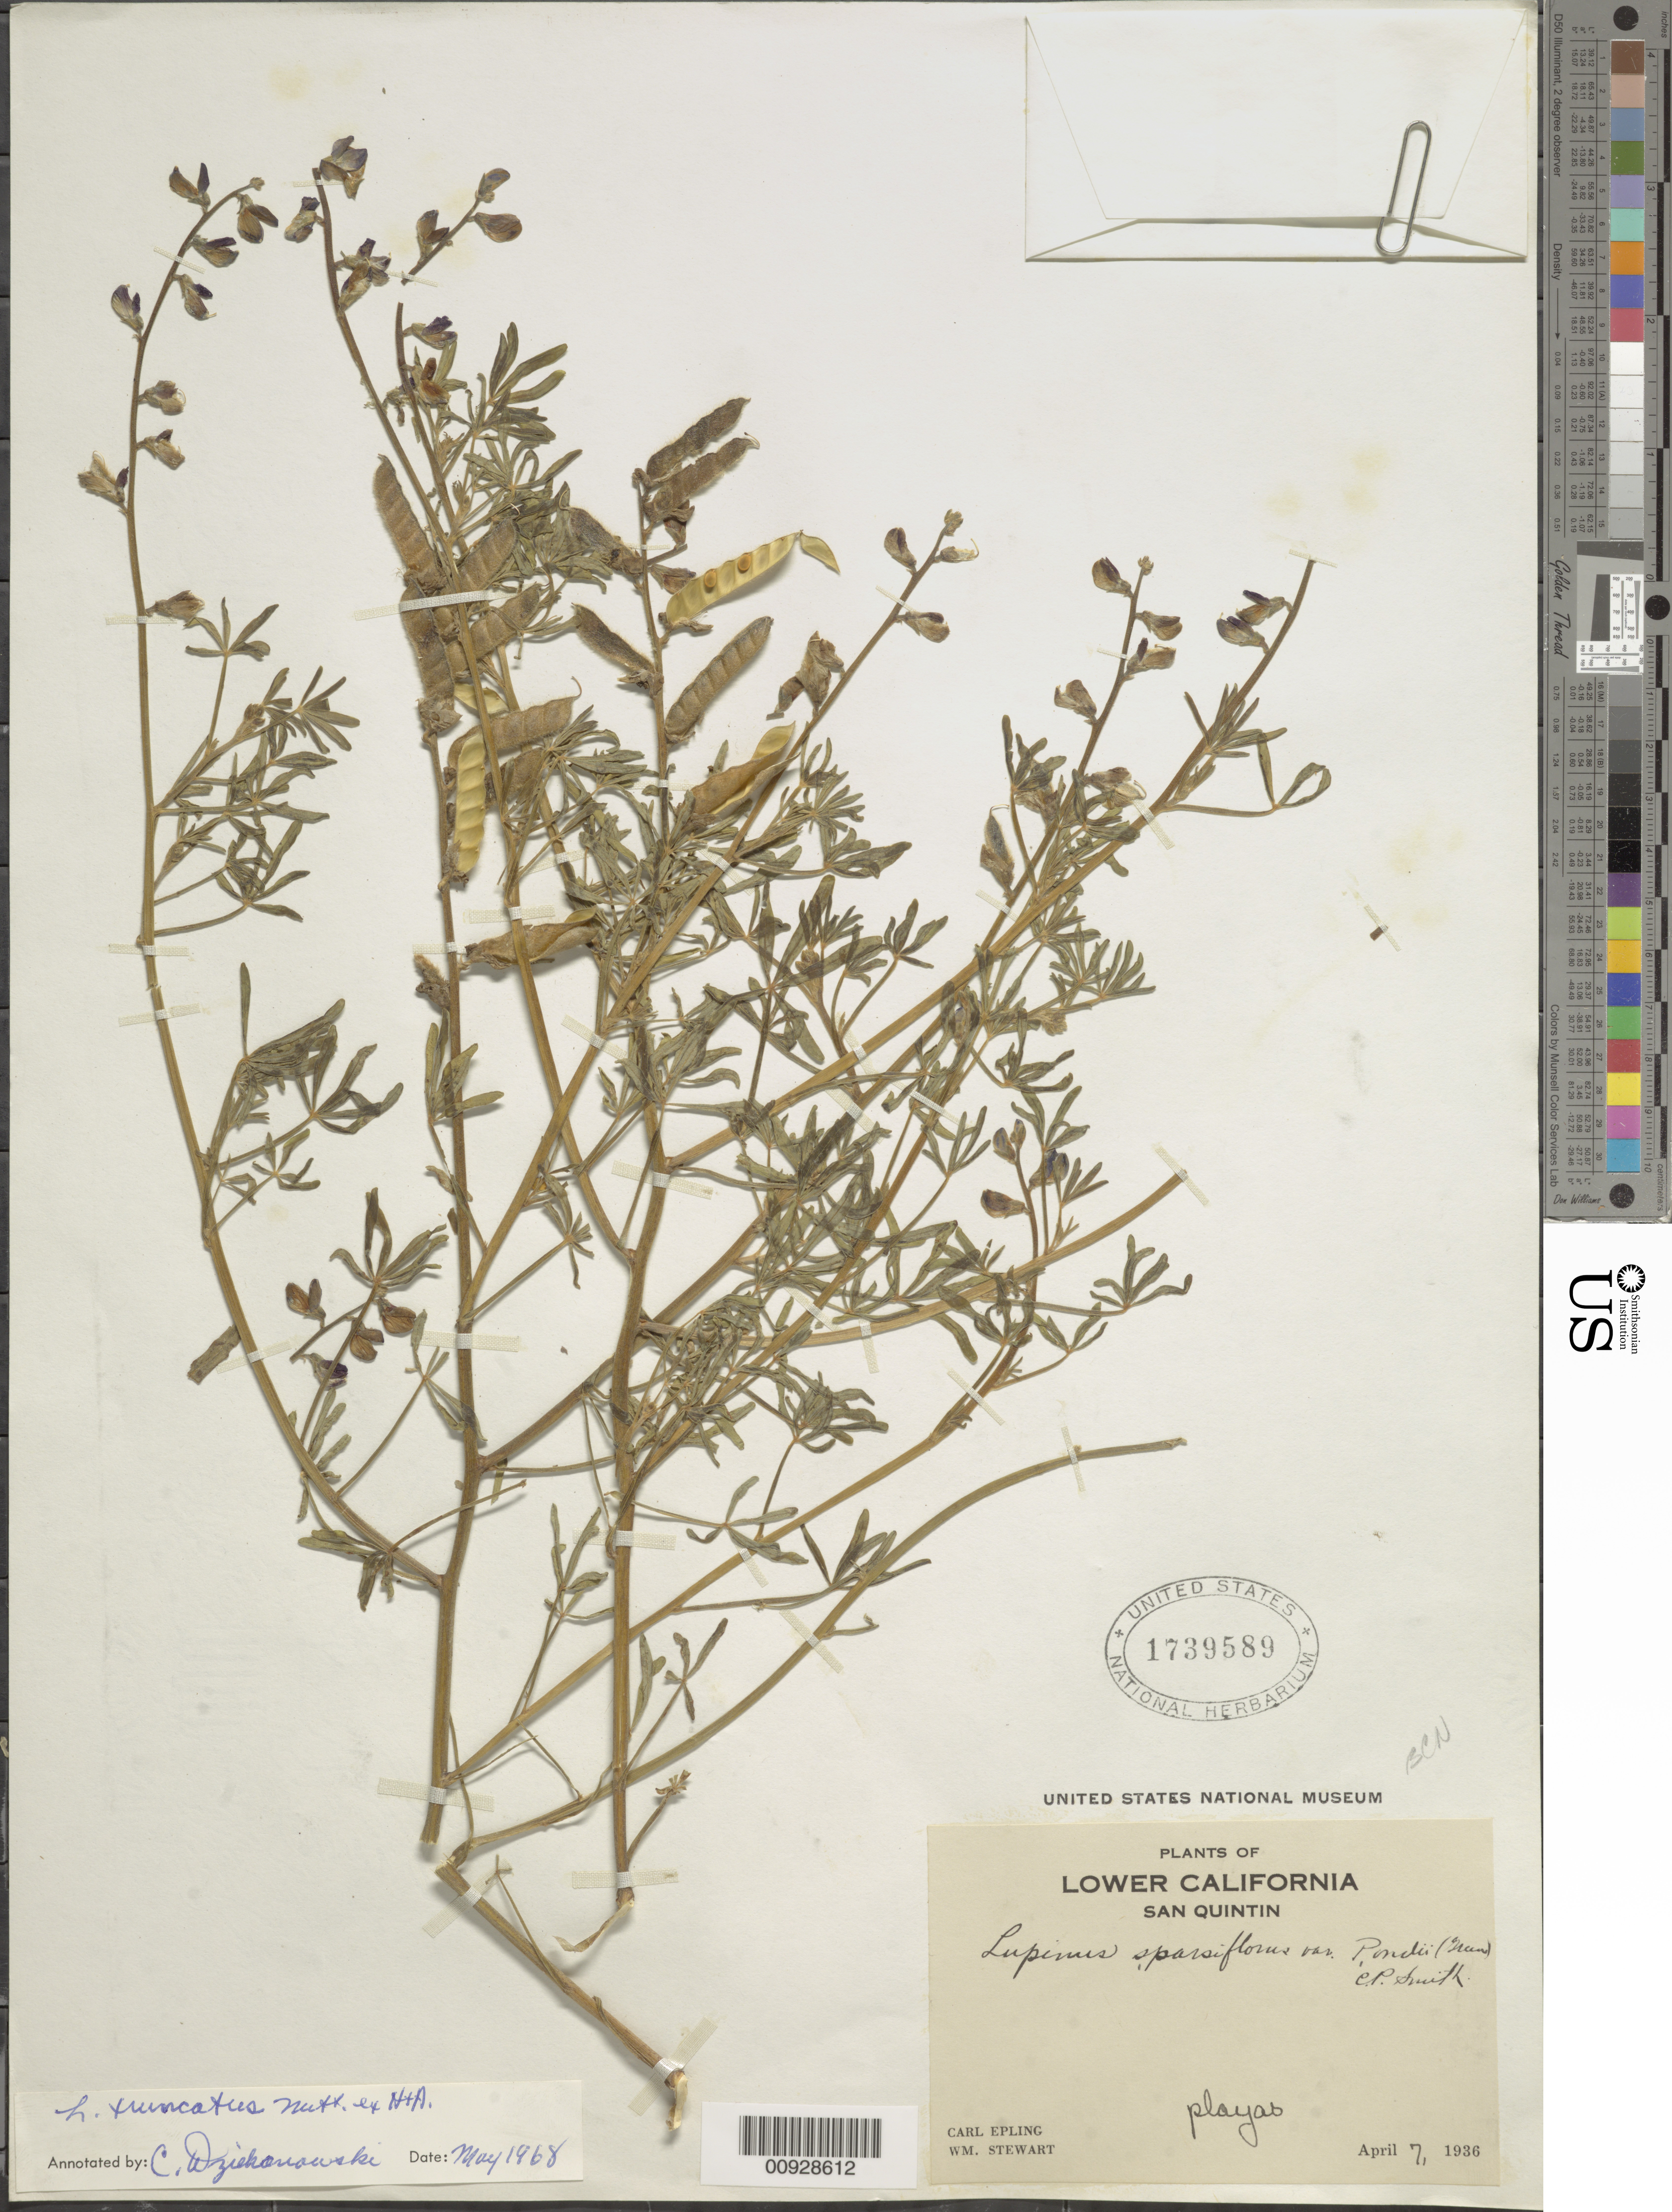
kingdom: Plantae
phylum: Tracheophyta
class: Magnoliopsida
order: Fabales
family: Fabaceae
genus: Lupinus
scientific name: Lupinus truncatus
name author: Nutt. ex Hook. & Arn.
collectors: C. C. Epling & W. Stewart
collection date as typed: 07 Apr 1936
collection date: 1936-04-07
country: Mexico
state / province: Baja California Norte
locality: San Quintin, Lower California.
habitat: Playas.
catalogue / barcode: US 1739589